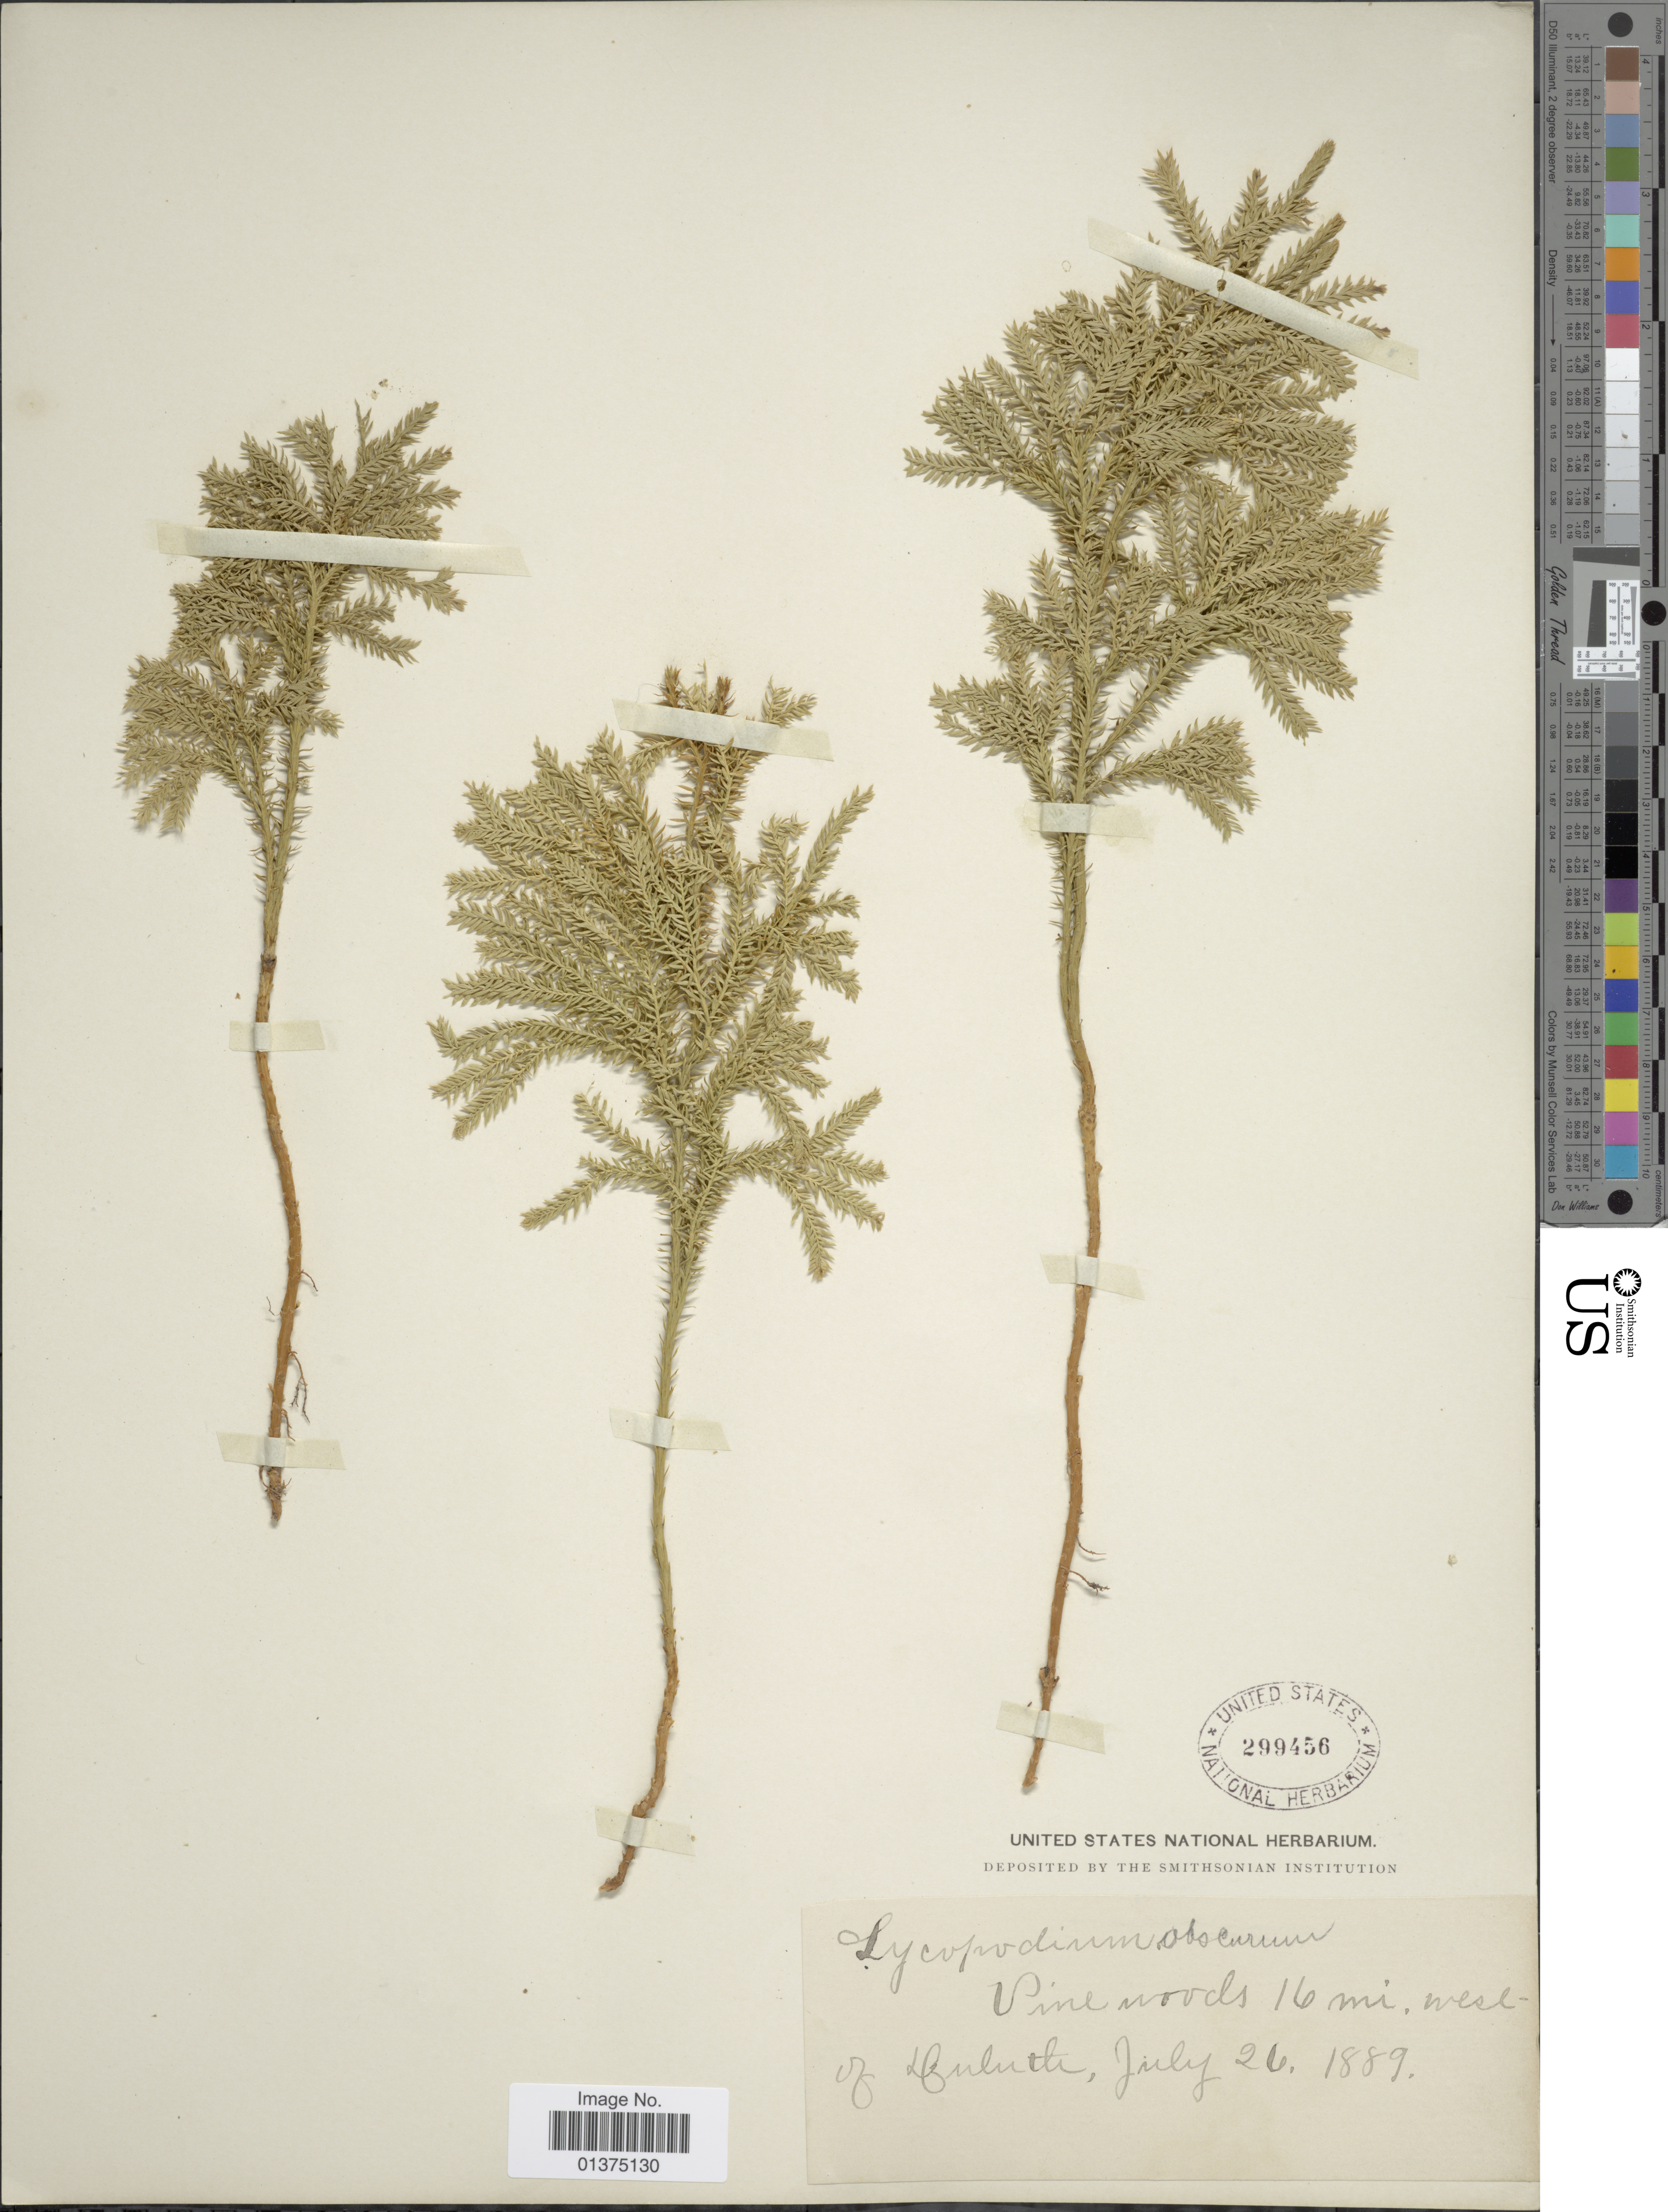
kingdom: Plantae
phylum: Tracheophyta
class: Lycopodiopsida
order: Lycopodiales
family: Lycopodiaceae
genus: Dendrolycopodium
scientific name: Dendrolycopodium dendroideum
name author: (Michx.) A. Haines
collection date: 1889-07-26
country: United States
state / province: Minnesota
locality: Pinewoods 16 mi west of Duluth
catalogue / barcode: US 299456